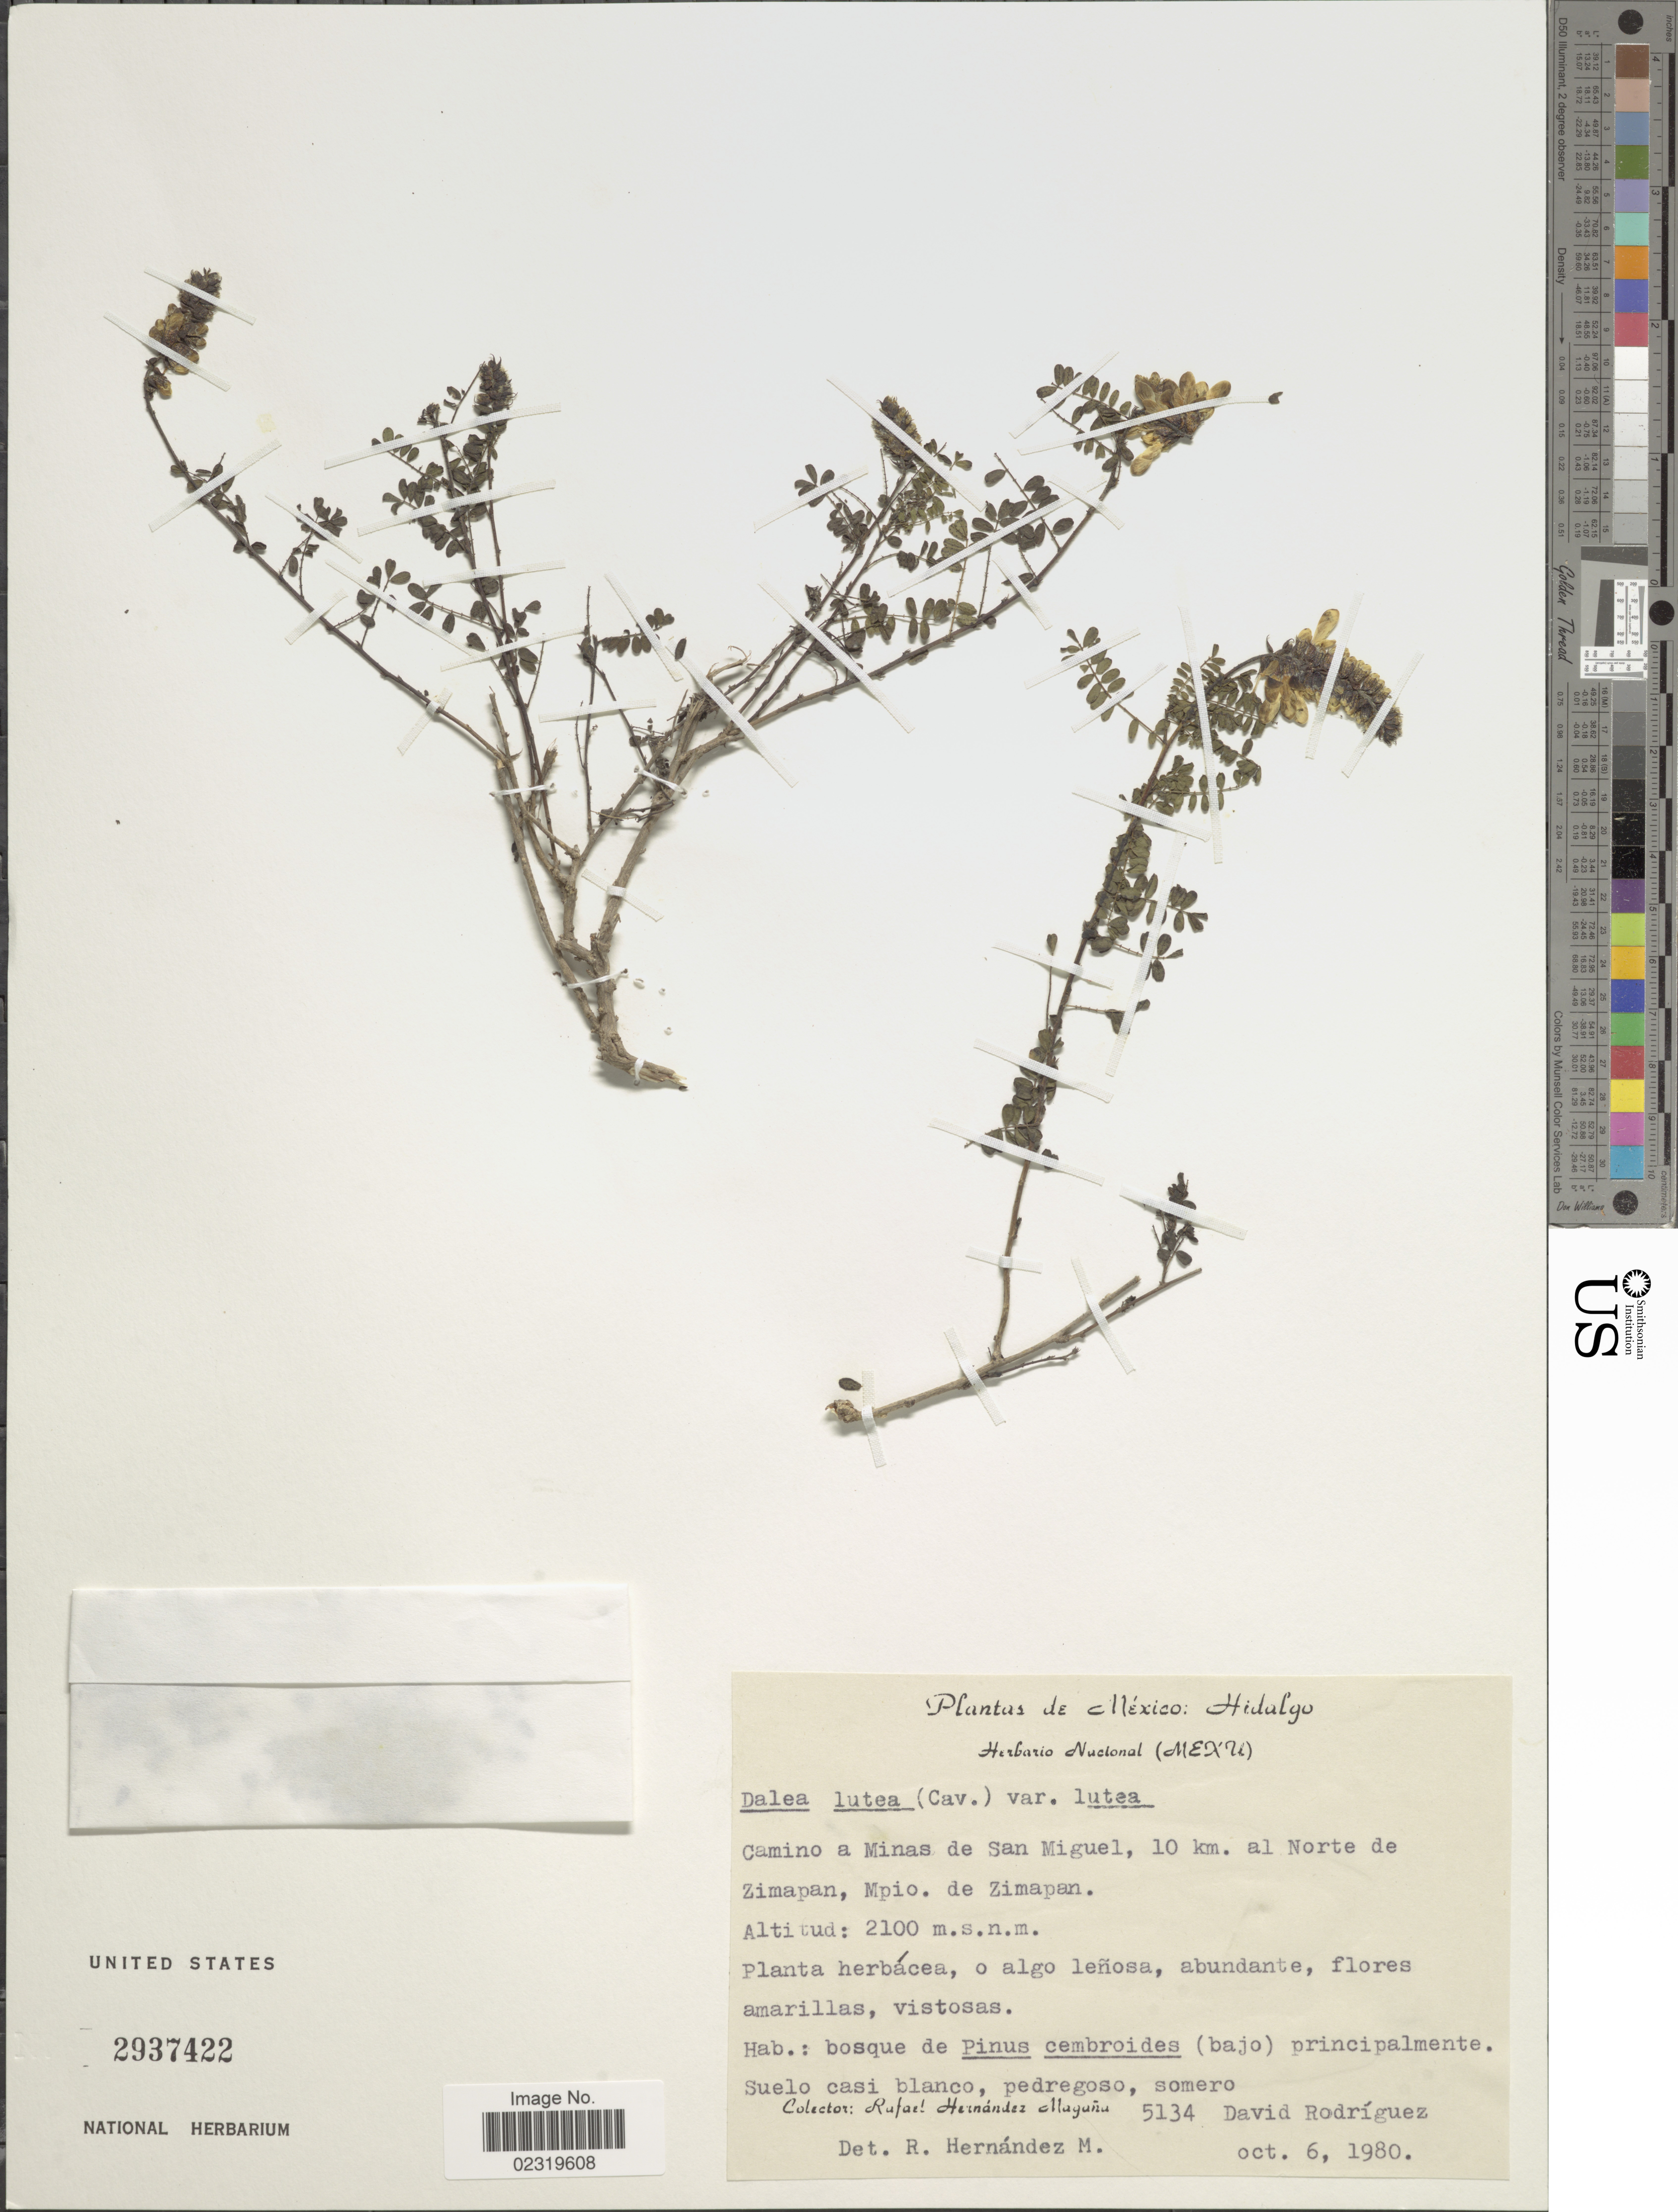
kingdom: Plantae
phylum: Tracheophyta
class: Magnoliopsida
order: Fabales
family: Fabaceae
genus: Dalea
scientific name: Dalea lutea var. lutea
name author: (Cav.) Willd.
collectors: R. Hernández-M. & D. Rodriguez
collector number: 5134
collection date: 1980-10-06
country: Mexico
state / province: Hidalgo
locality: Camino a Minas de San Miguel, 10 km al Norte de Zimapan, Mpio. de Zimapan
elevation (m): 2100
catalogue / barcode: US 2937422